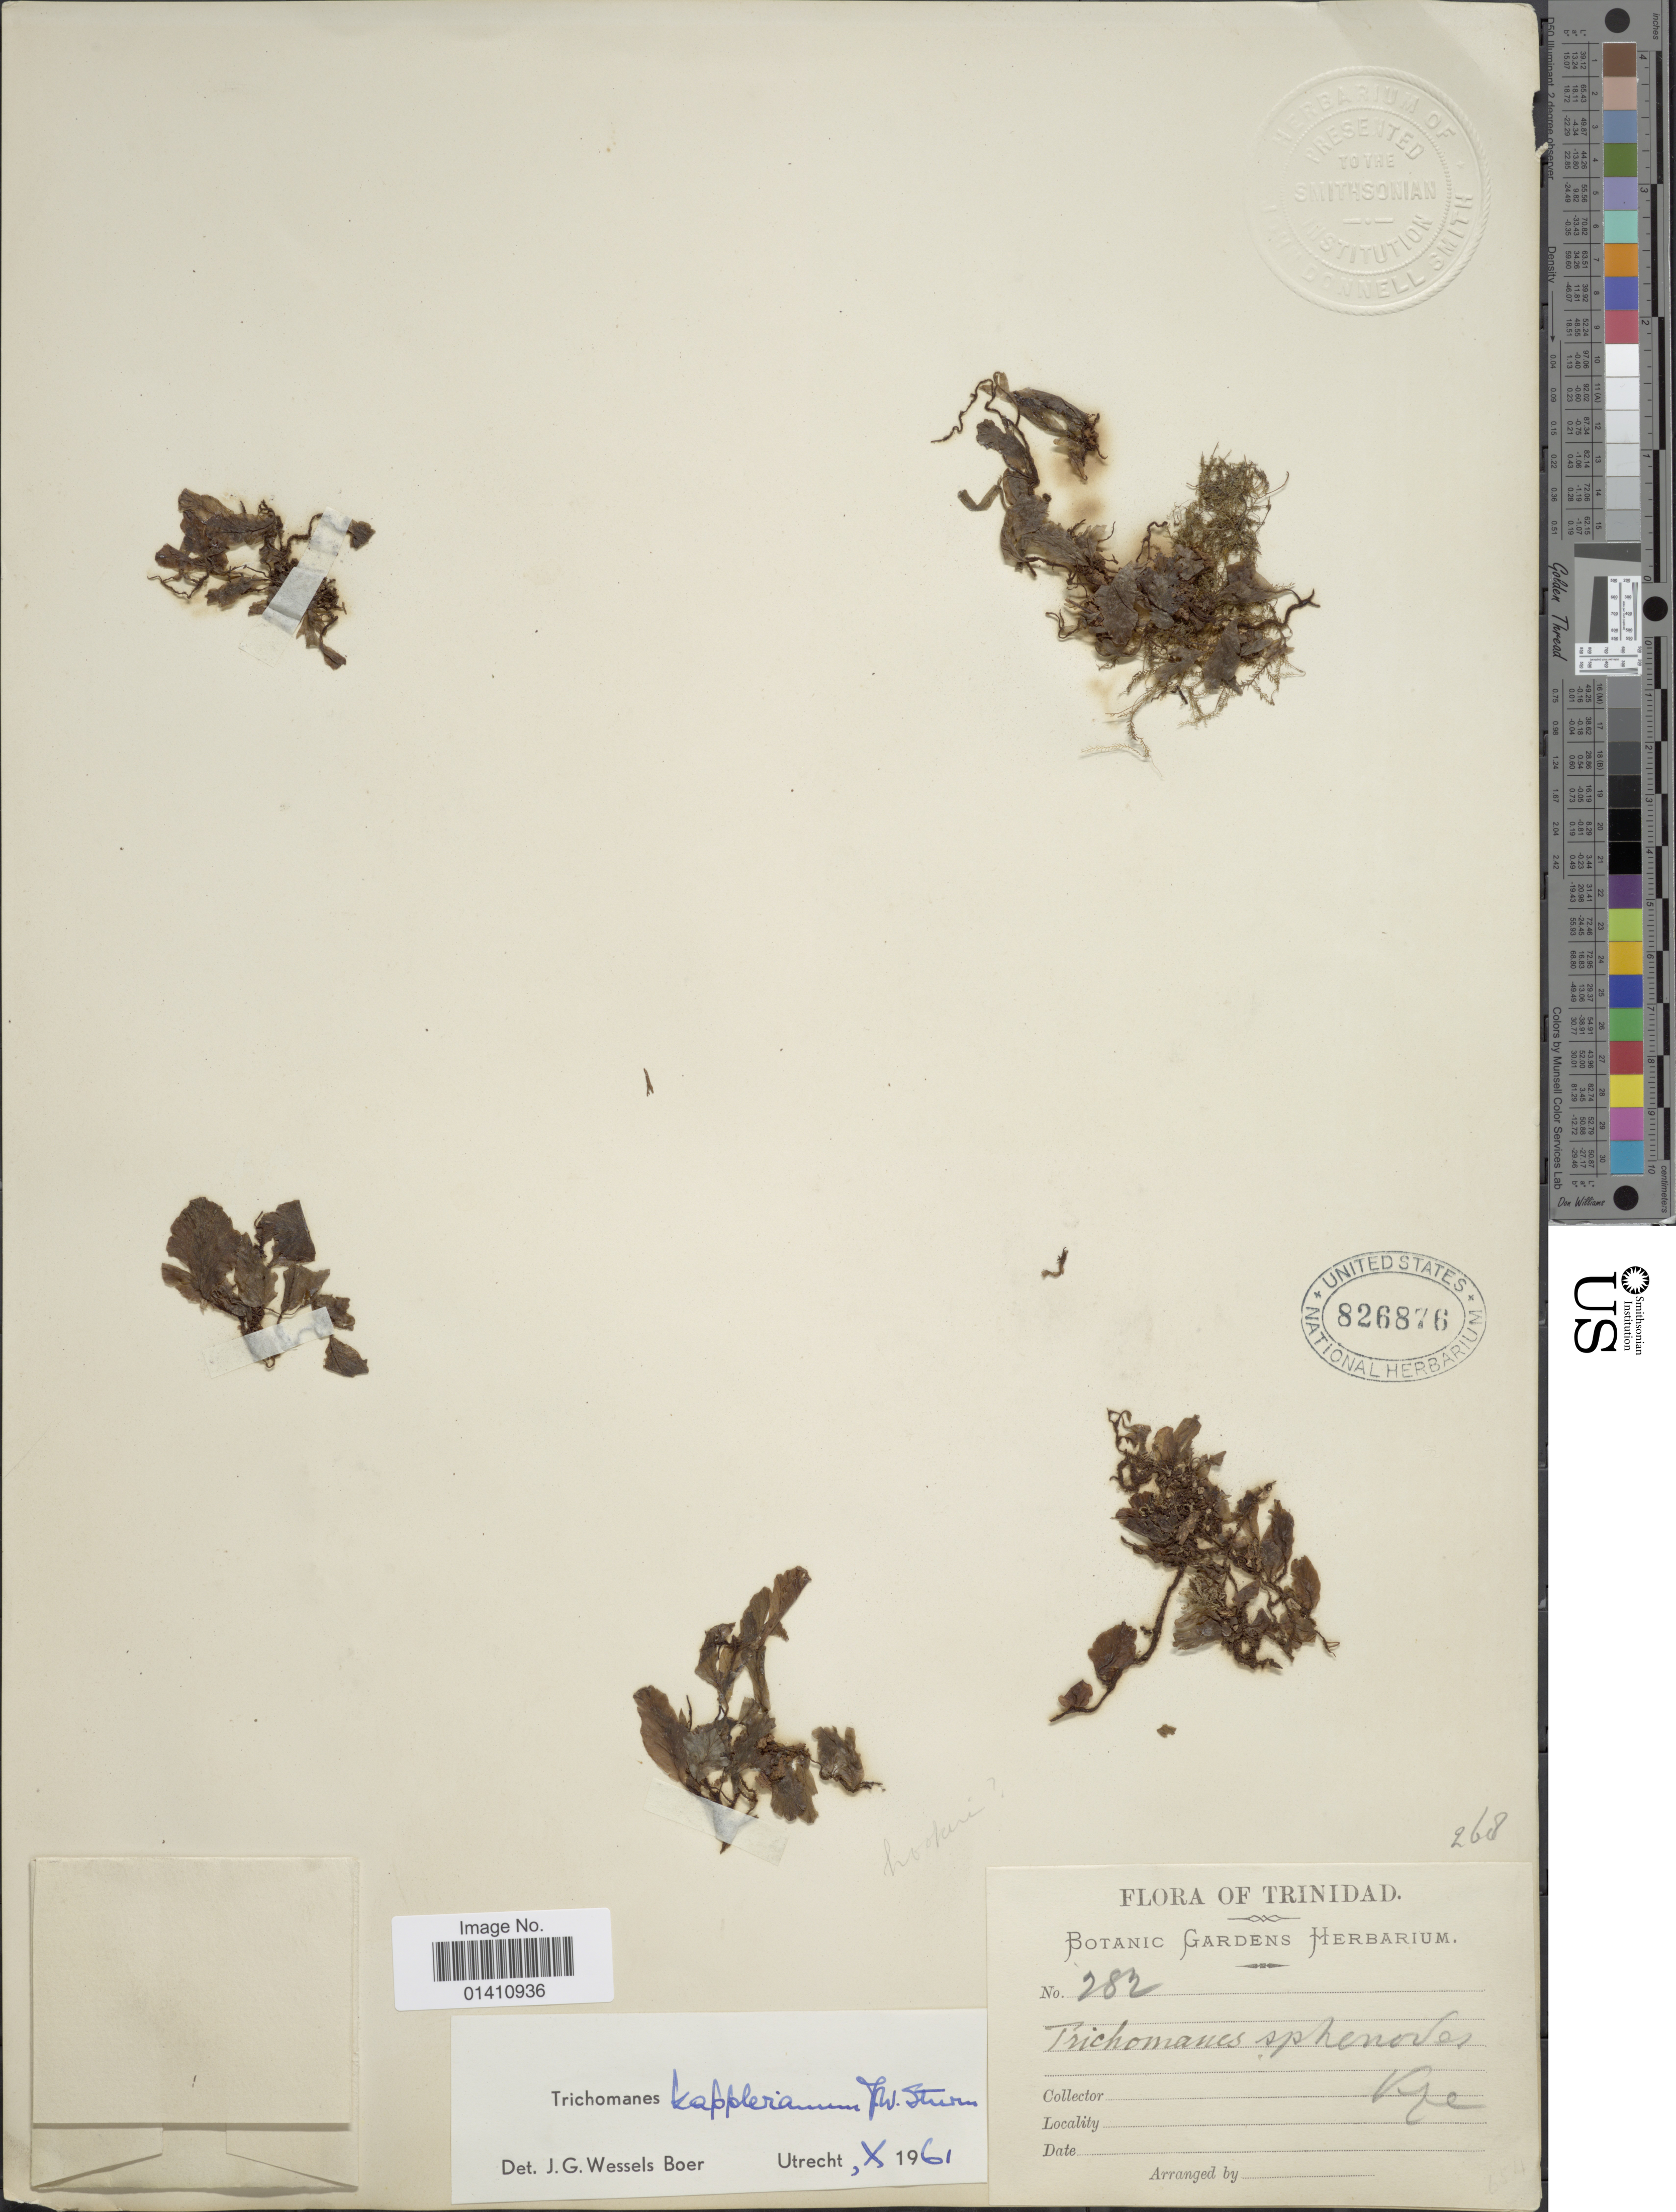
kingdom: Plantae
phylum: Tracheophyta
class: Polypodiopsida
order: Hymenophyllales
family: Hymenophyllaceae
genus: Didymoglossum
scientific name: Didymoglossum kapplerianum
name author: (Sturm) Ebihara & Dubuisson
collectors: Botanic Gardens Herbarium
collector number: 282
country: Trinidad and Tobago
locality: Trinidad.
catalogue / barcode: US 826876